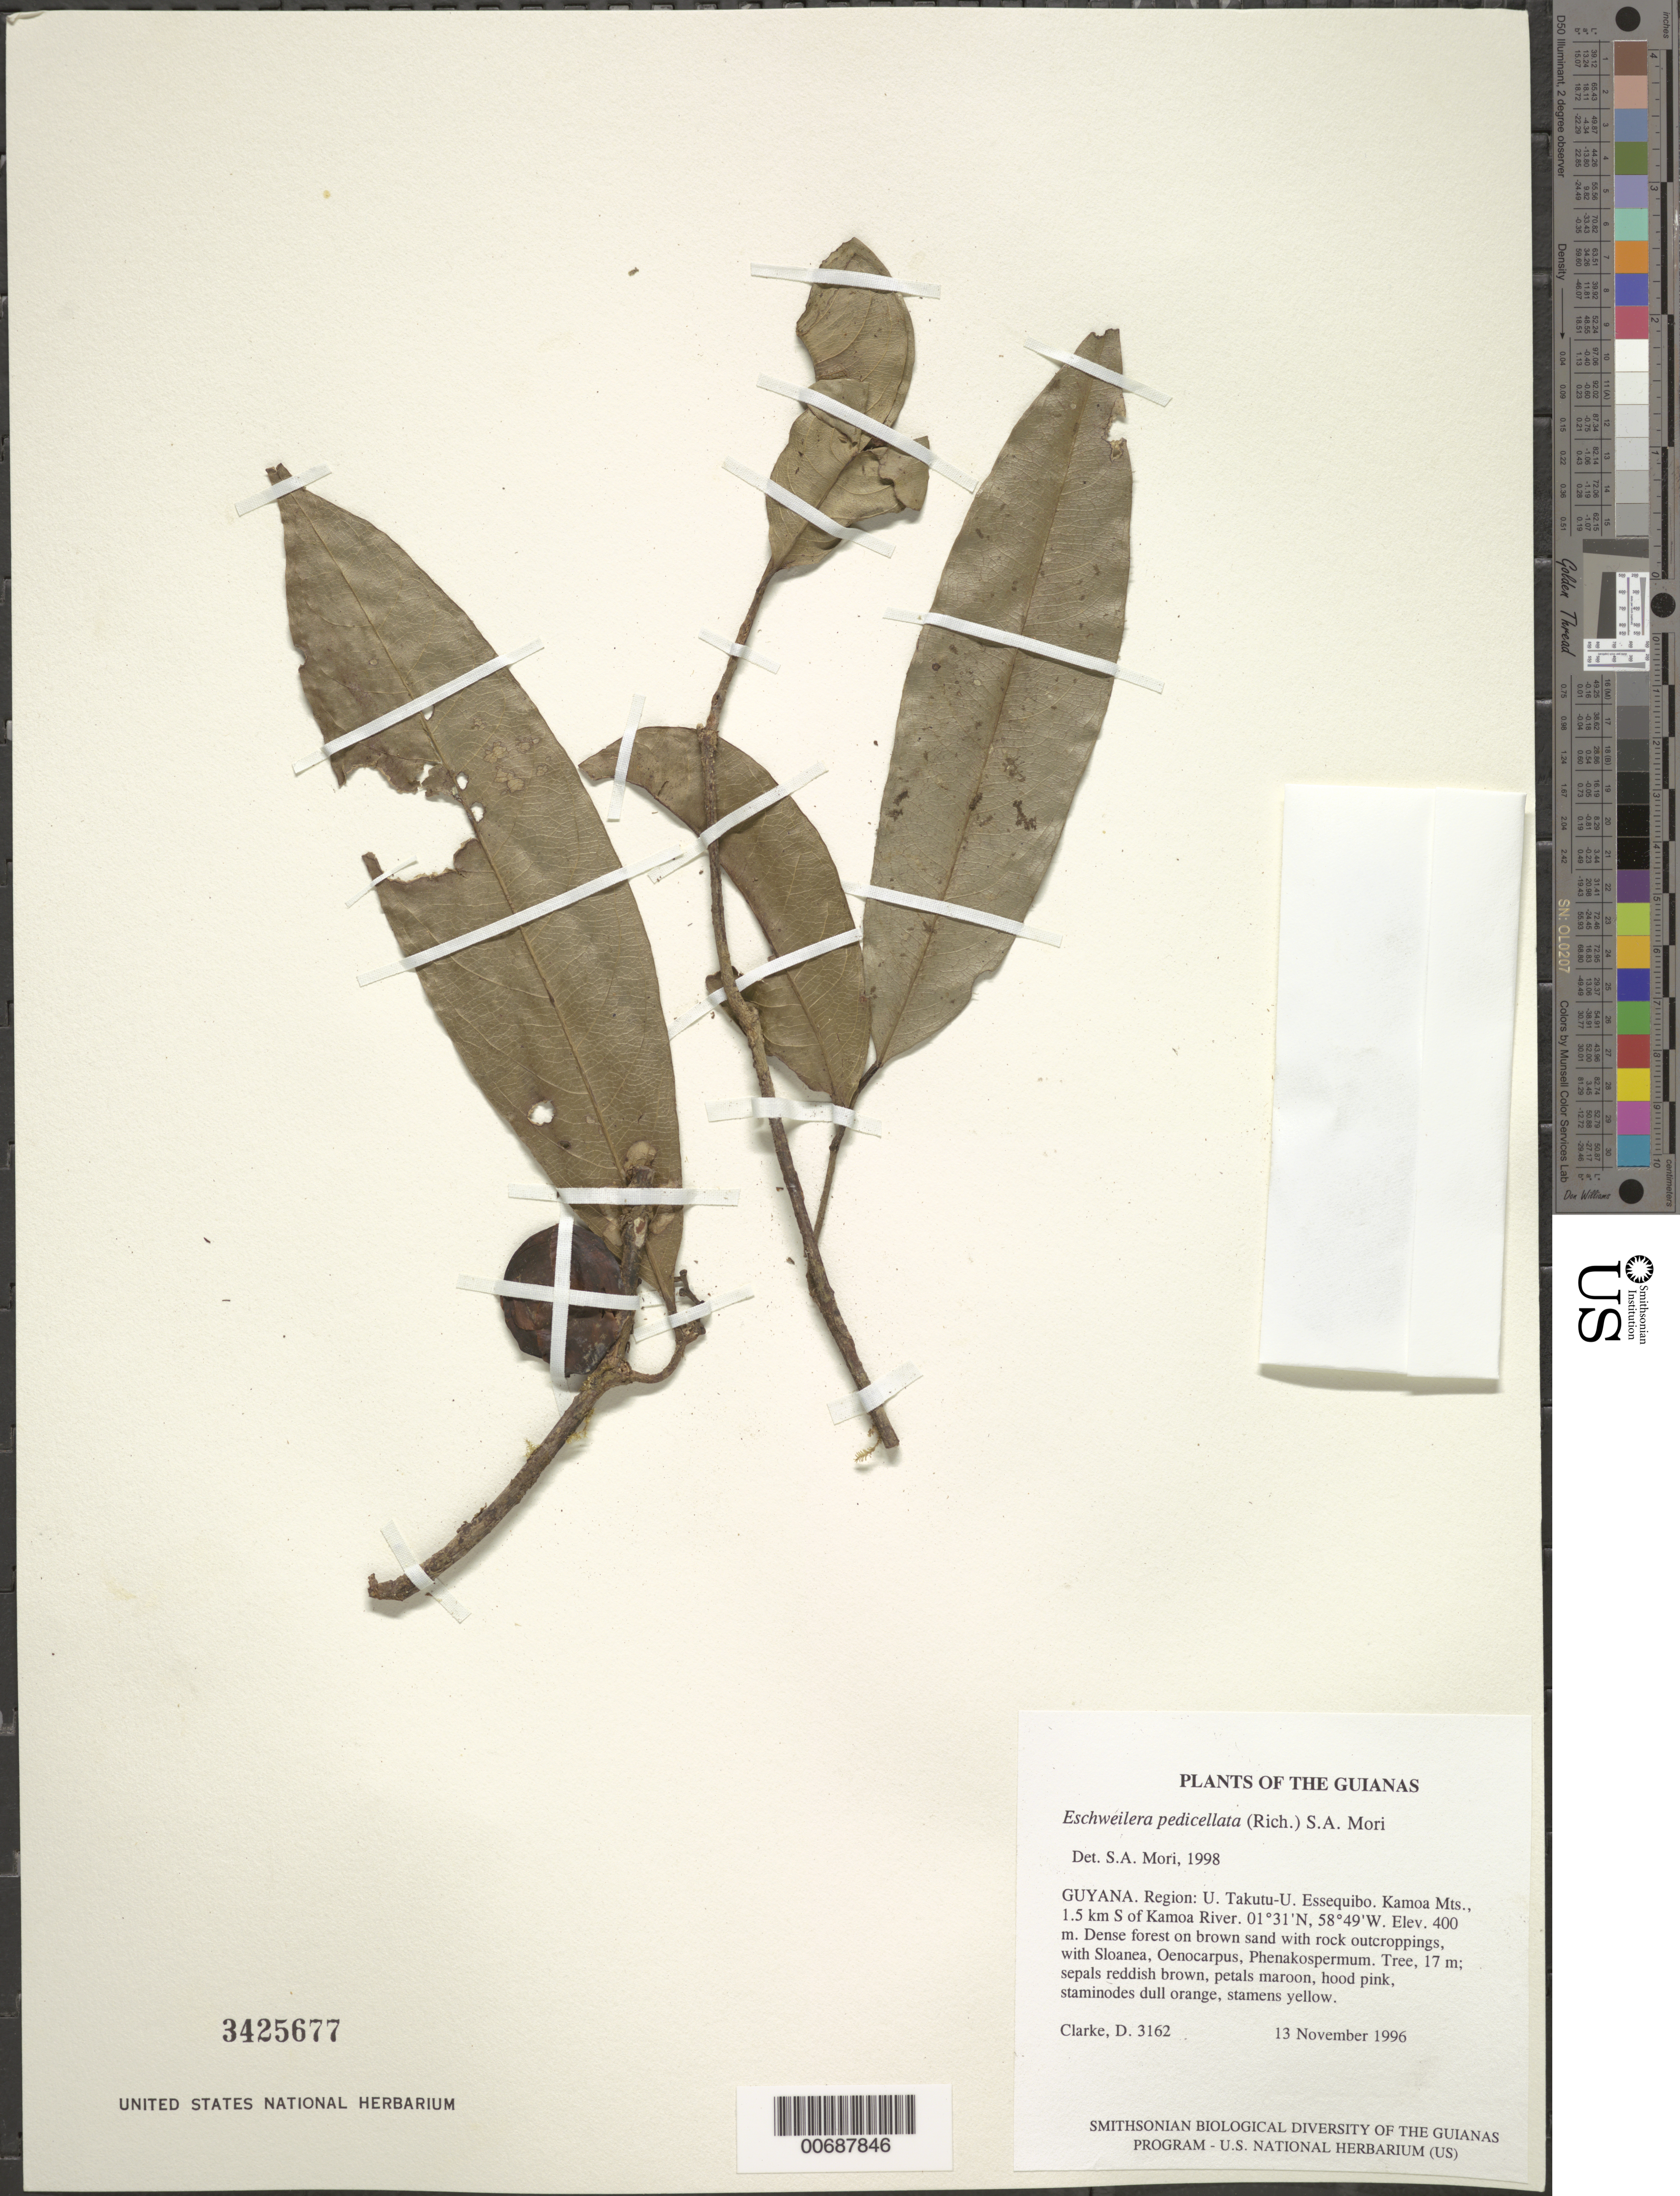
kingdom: Plantae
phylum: Tracheophyta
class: Magnoliopsida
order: Ericales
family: Lecythidaceae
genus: Eschweilera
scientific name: Eschweilera pedicellata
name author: (Rich.) S.A. Mori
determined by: Mori, Scott A.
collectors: H. D. Clarke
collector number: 3162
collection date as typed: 13 November 1996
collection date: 1996-11-13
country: Guyana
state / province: U. Takutu-U. Essequibo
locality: Kamoa Mts., 1.5 km S of Kamoa River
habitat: Dense forest on brown sand with rock outcroppings, with Sloanea, Oenocarpus, Phenakospermum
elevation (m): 400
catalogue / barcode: US 3425677